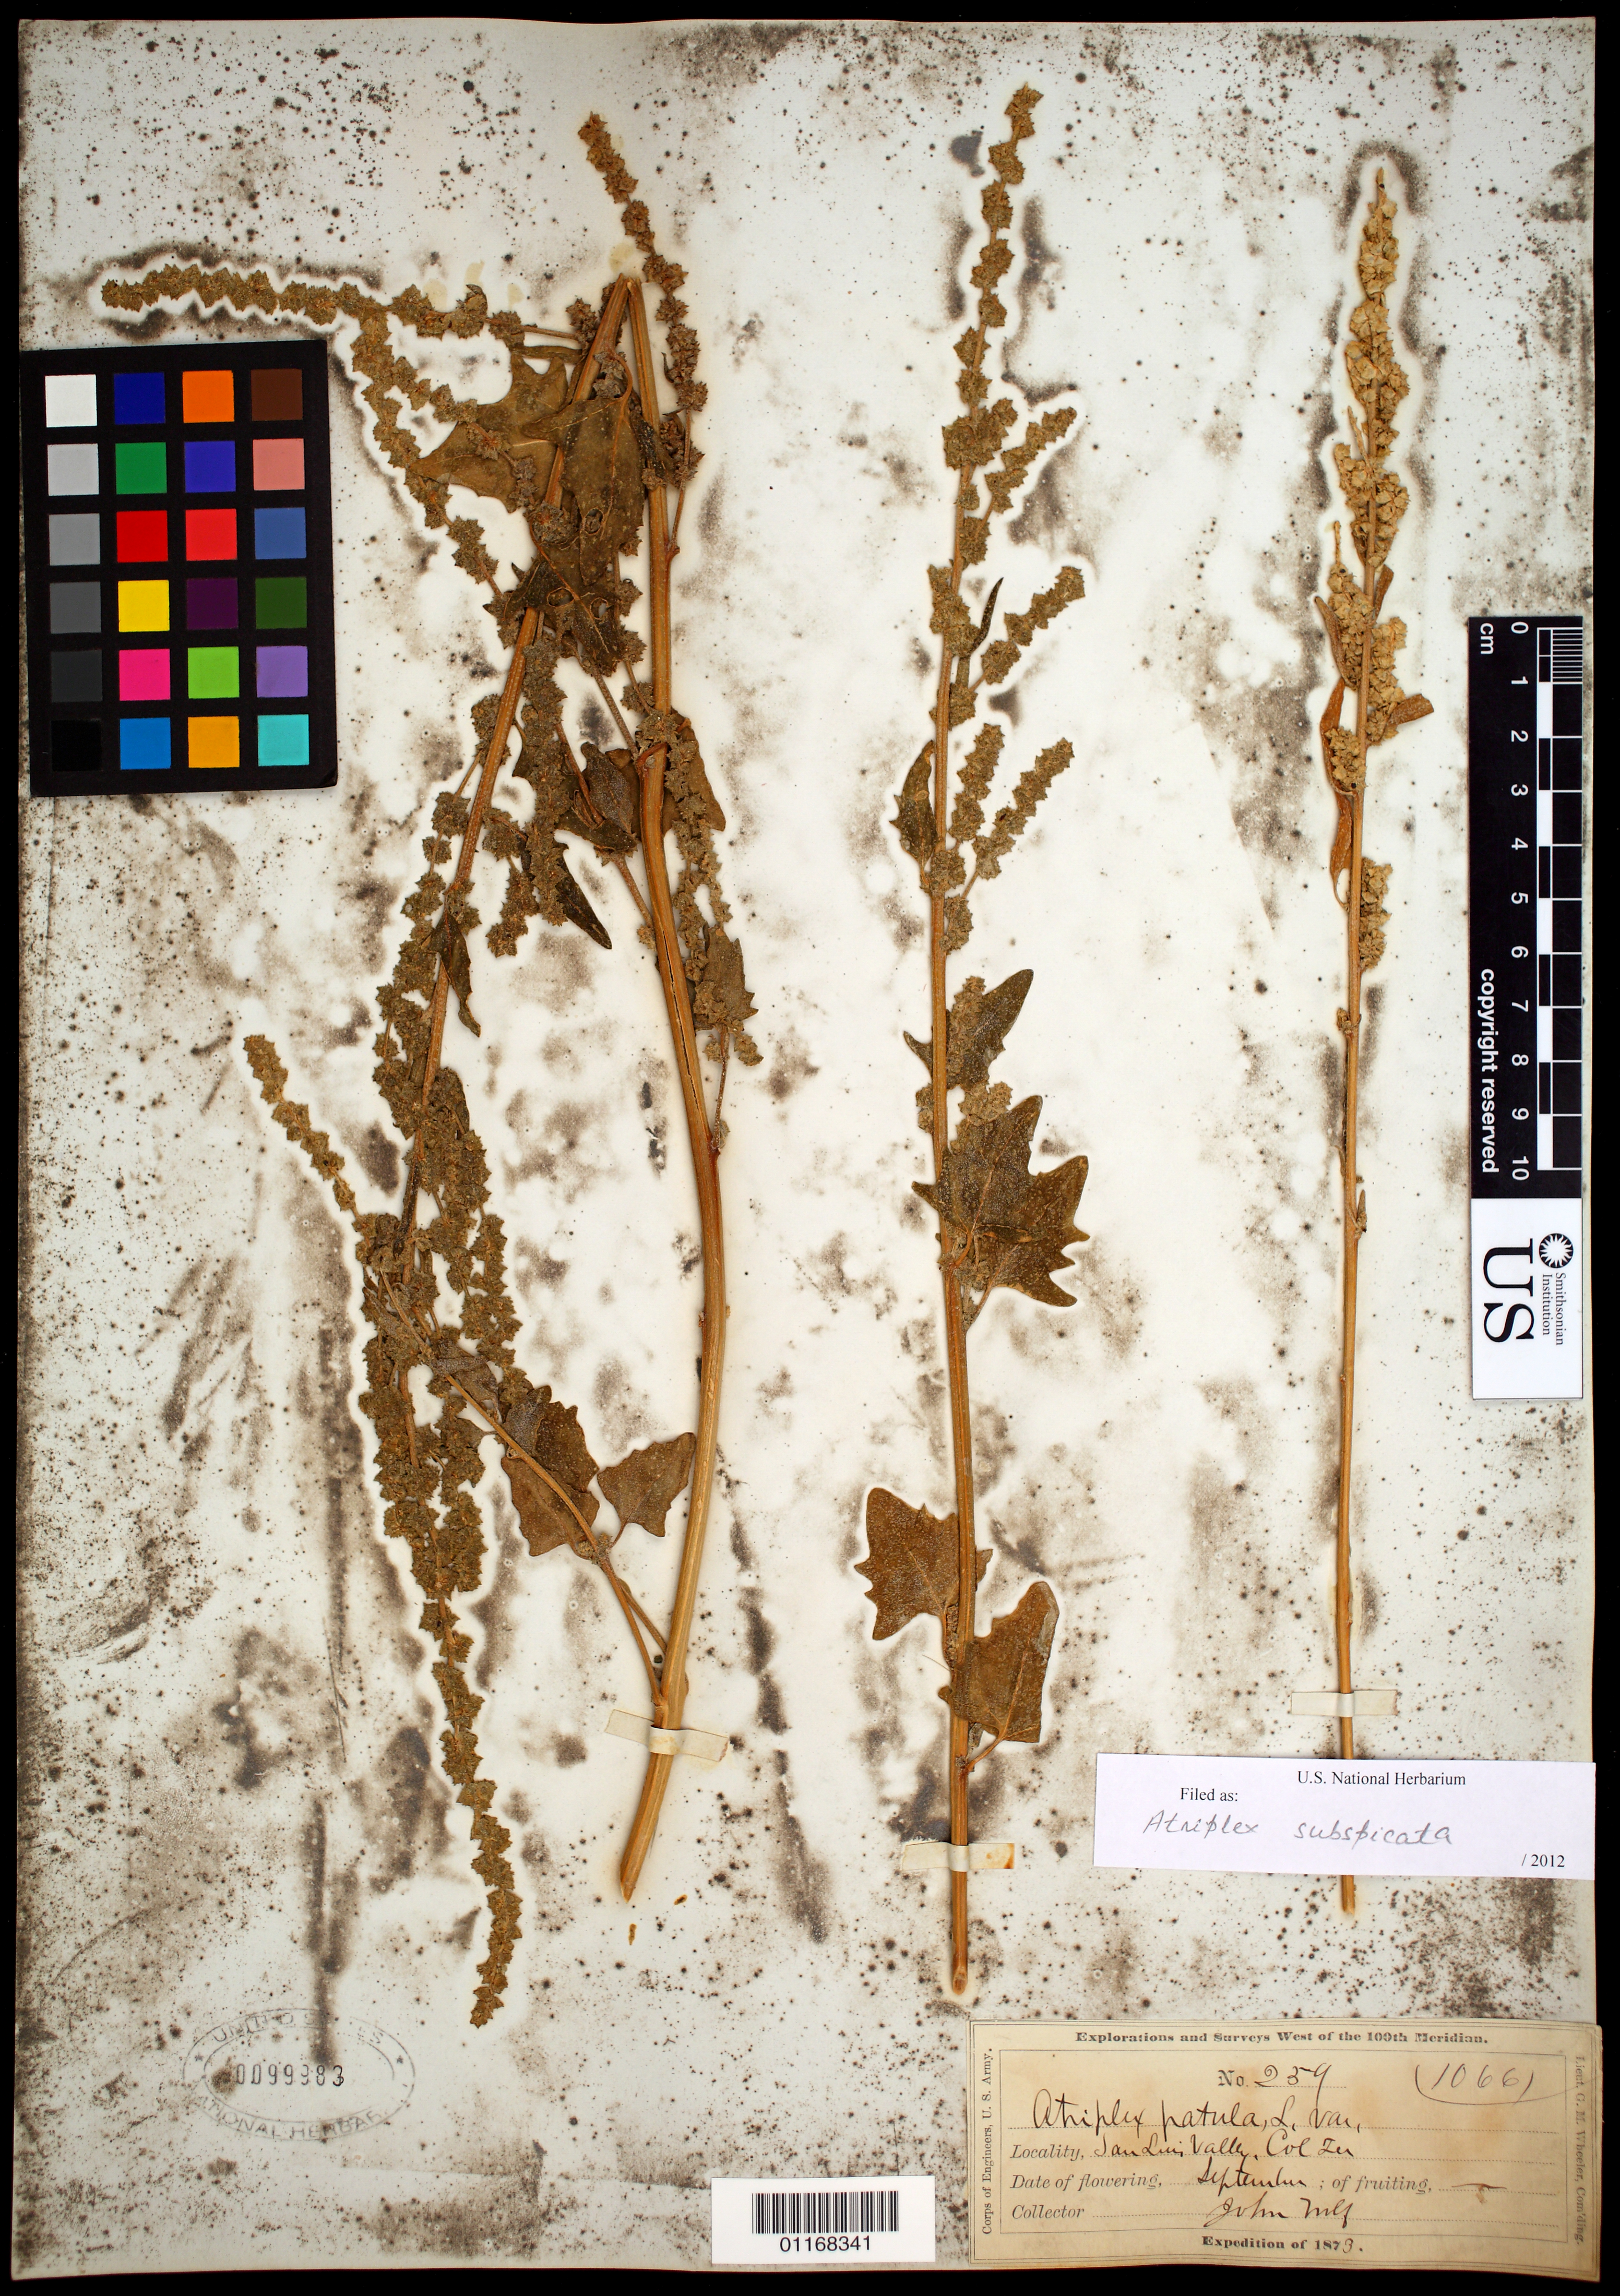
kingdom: Plantae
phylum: Tracheophyta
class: Magnoliopsida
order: Caryophyllales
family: Amaranthaceae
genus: Atriplex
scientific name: Atriplex subspicata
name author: (Nutt.) Rydb.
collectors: J. Wolf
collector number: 259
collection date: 1873-09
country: United States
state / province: Colorado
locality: San Luis Valley, Col Ter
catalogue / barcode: US 99983